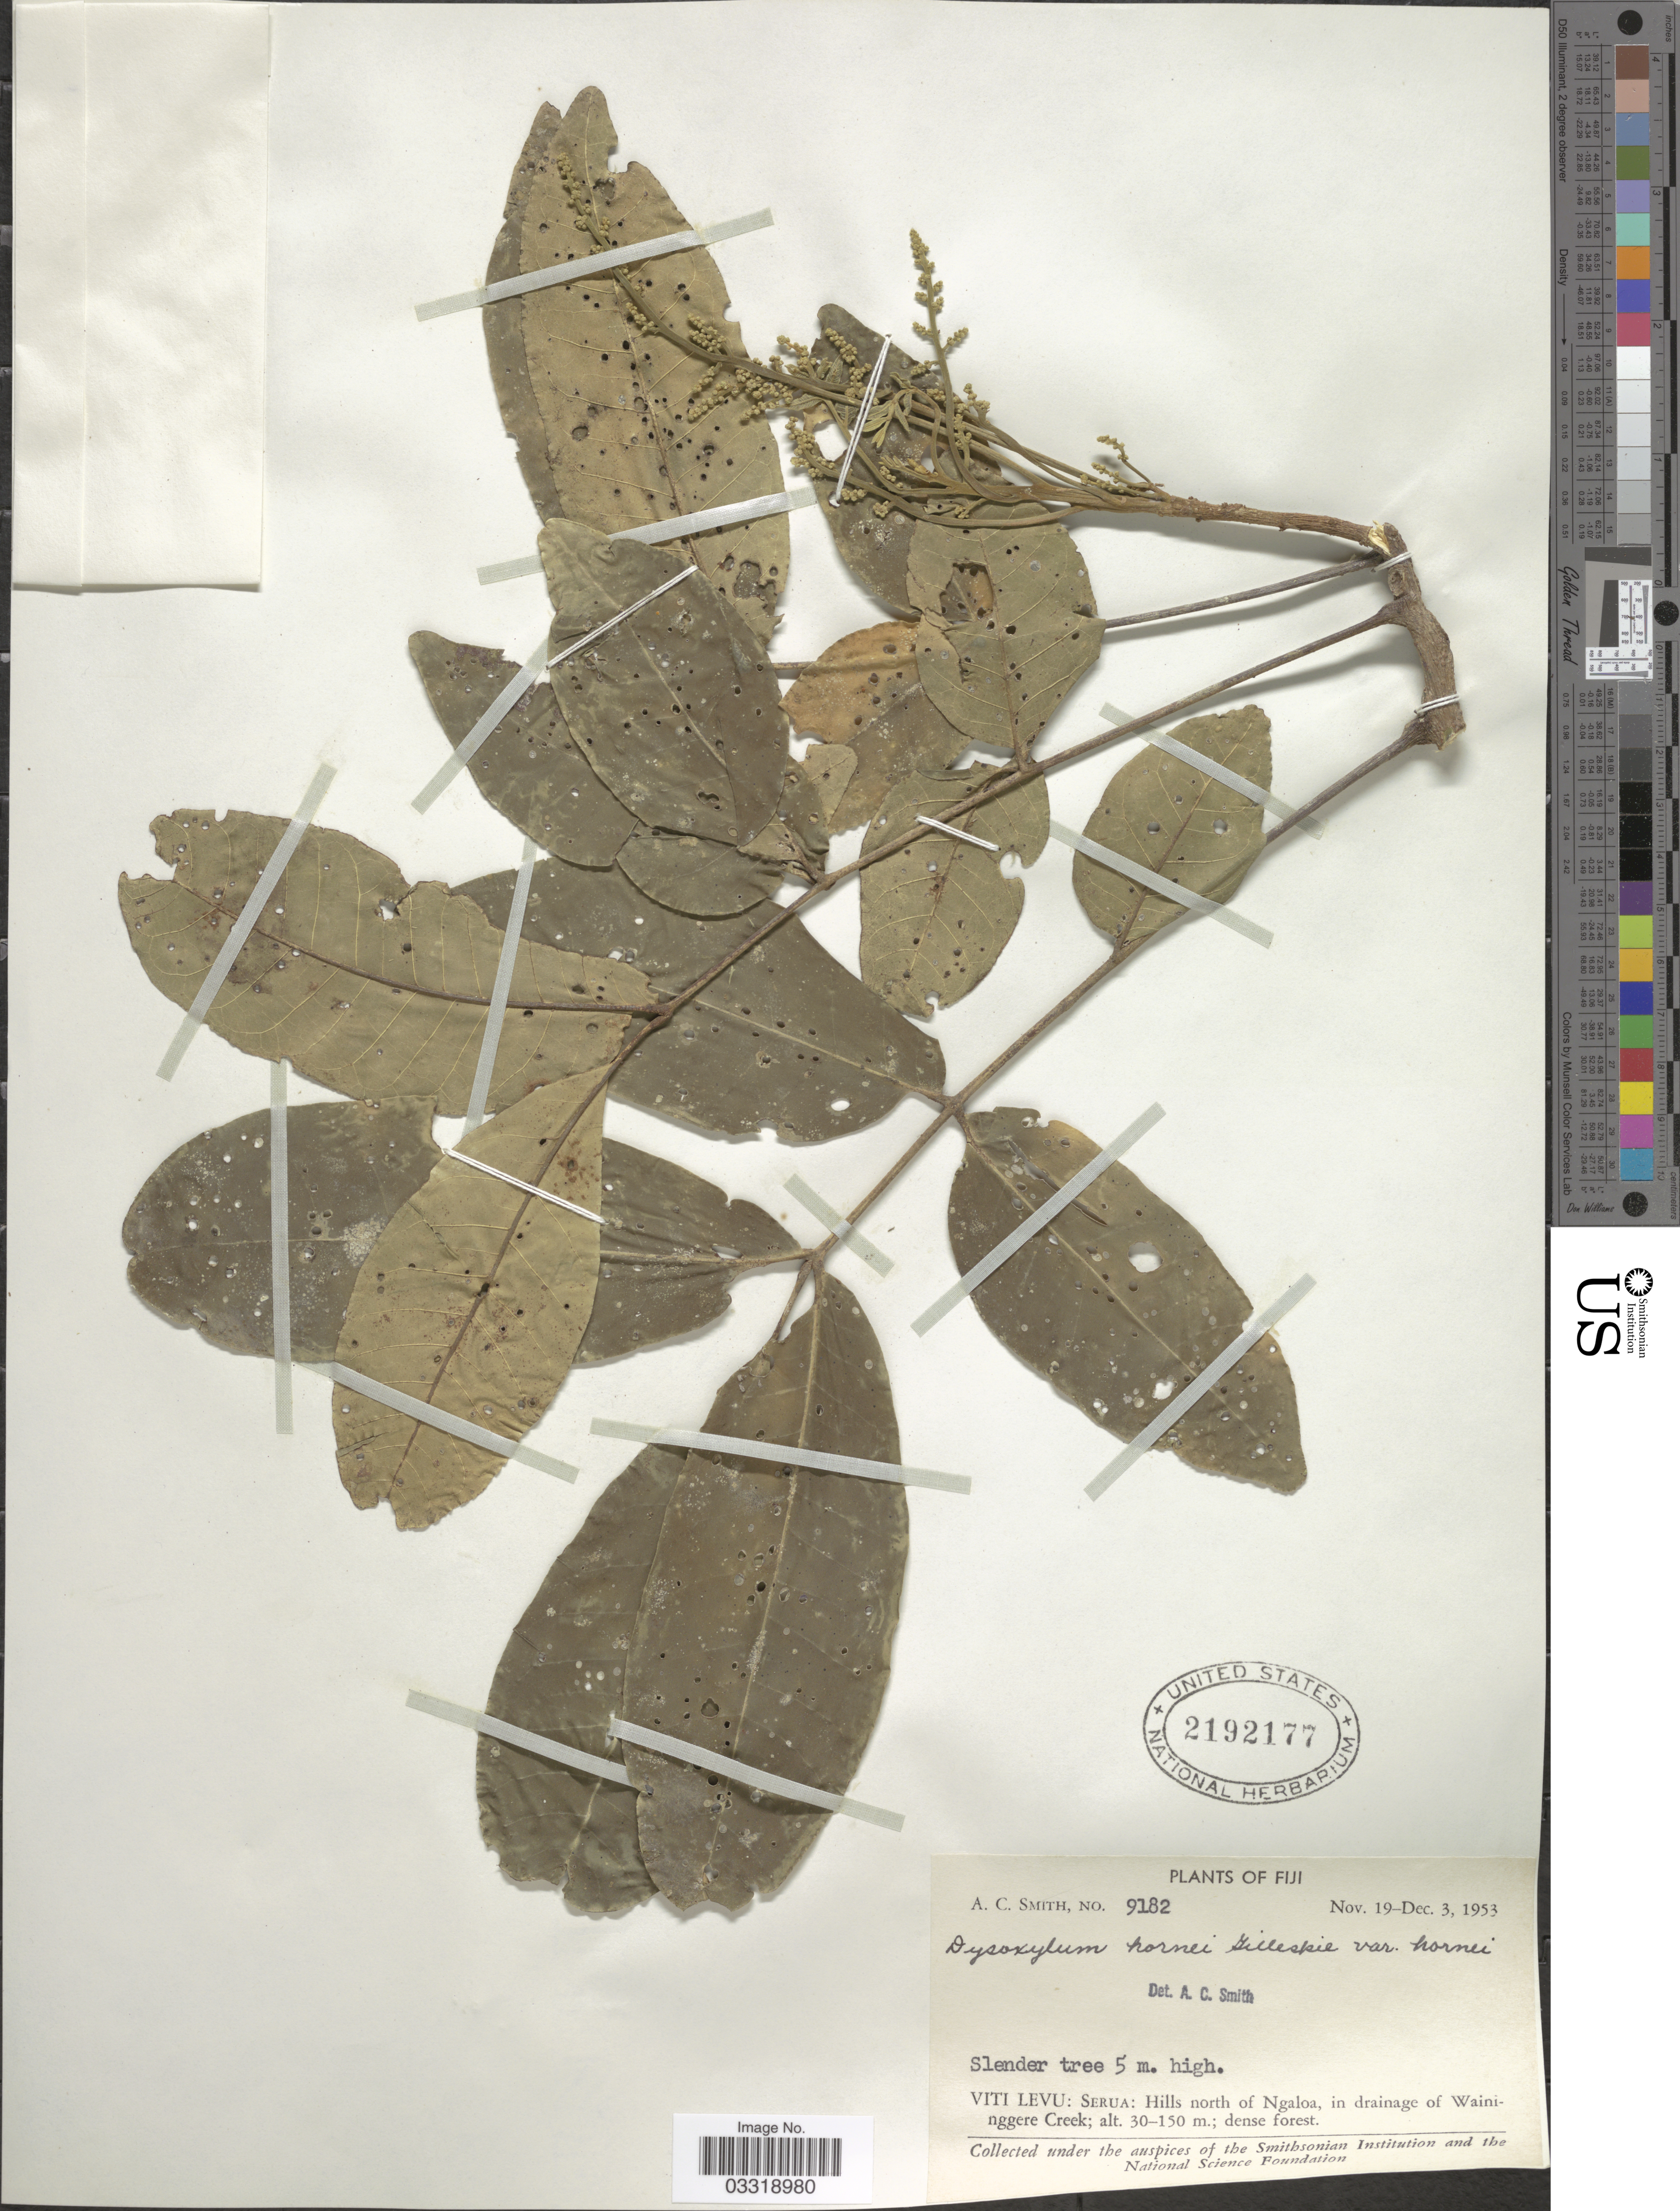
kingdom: Plantae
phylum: Tracheophyta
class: Magnoliopsida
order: Sapindales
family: Meliaceae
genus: Didymocheton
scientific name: Didymocheton hornei var. hornei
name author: (Gillespie) Harms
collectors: A. C. Smith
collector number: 9182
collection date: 1953-11-19/1953-12-03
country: Fiji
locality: Viti Levu: Serua: Hills north of Ngaloa, in drainage of Waininggere Creek.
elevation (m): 30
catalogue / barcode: US 2192177